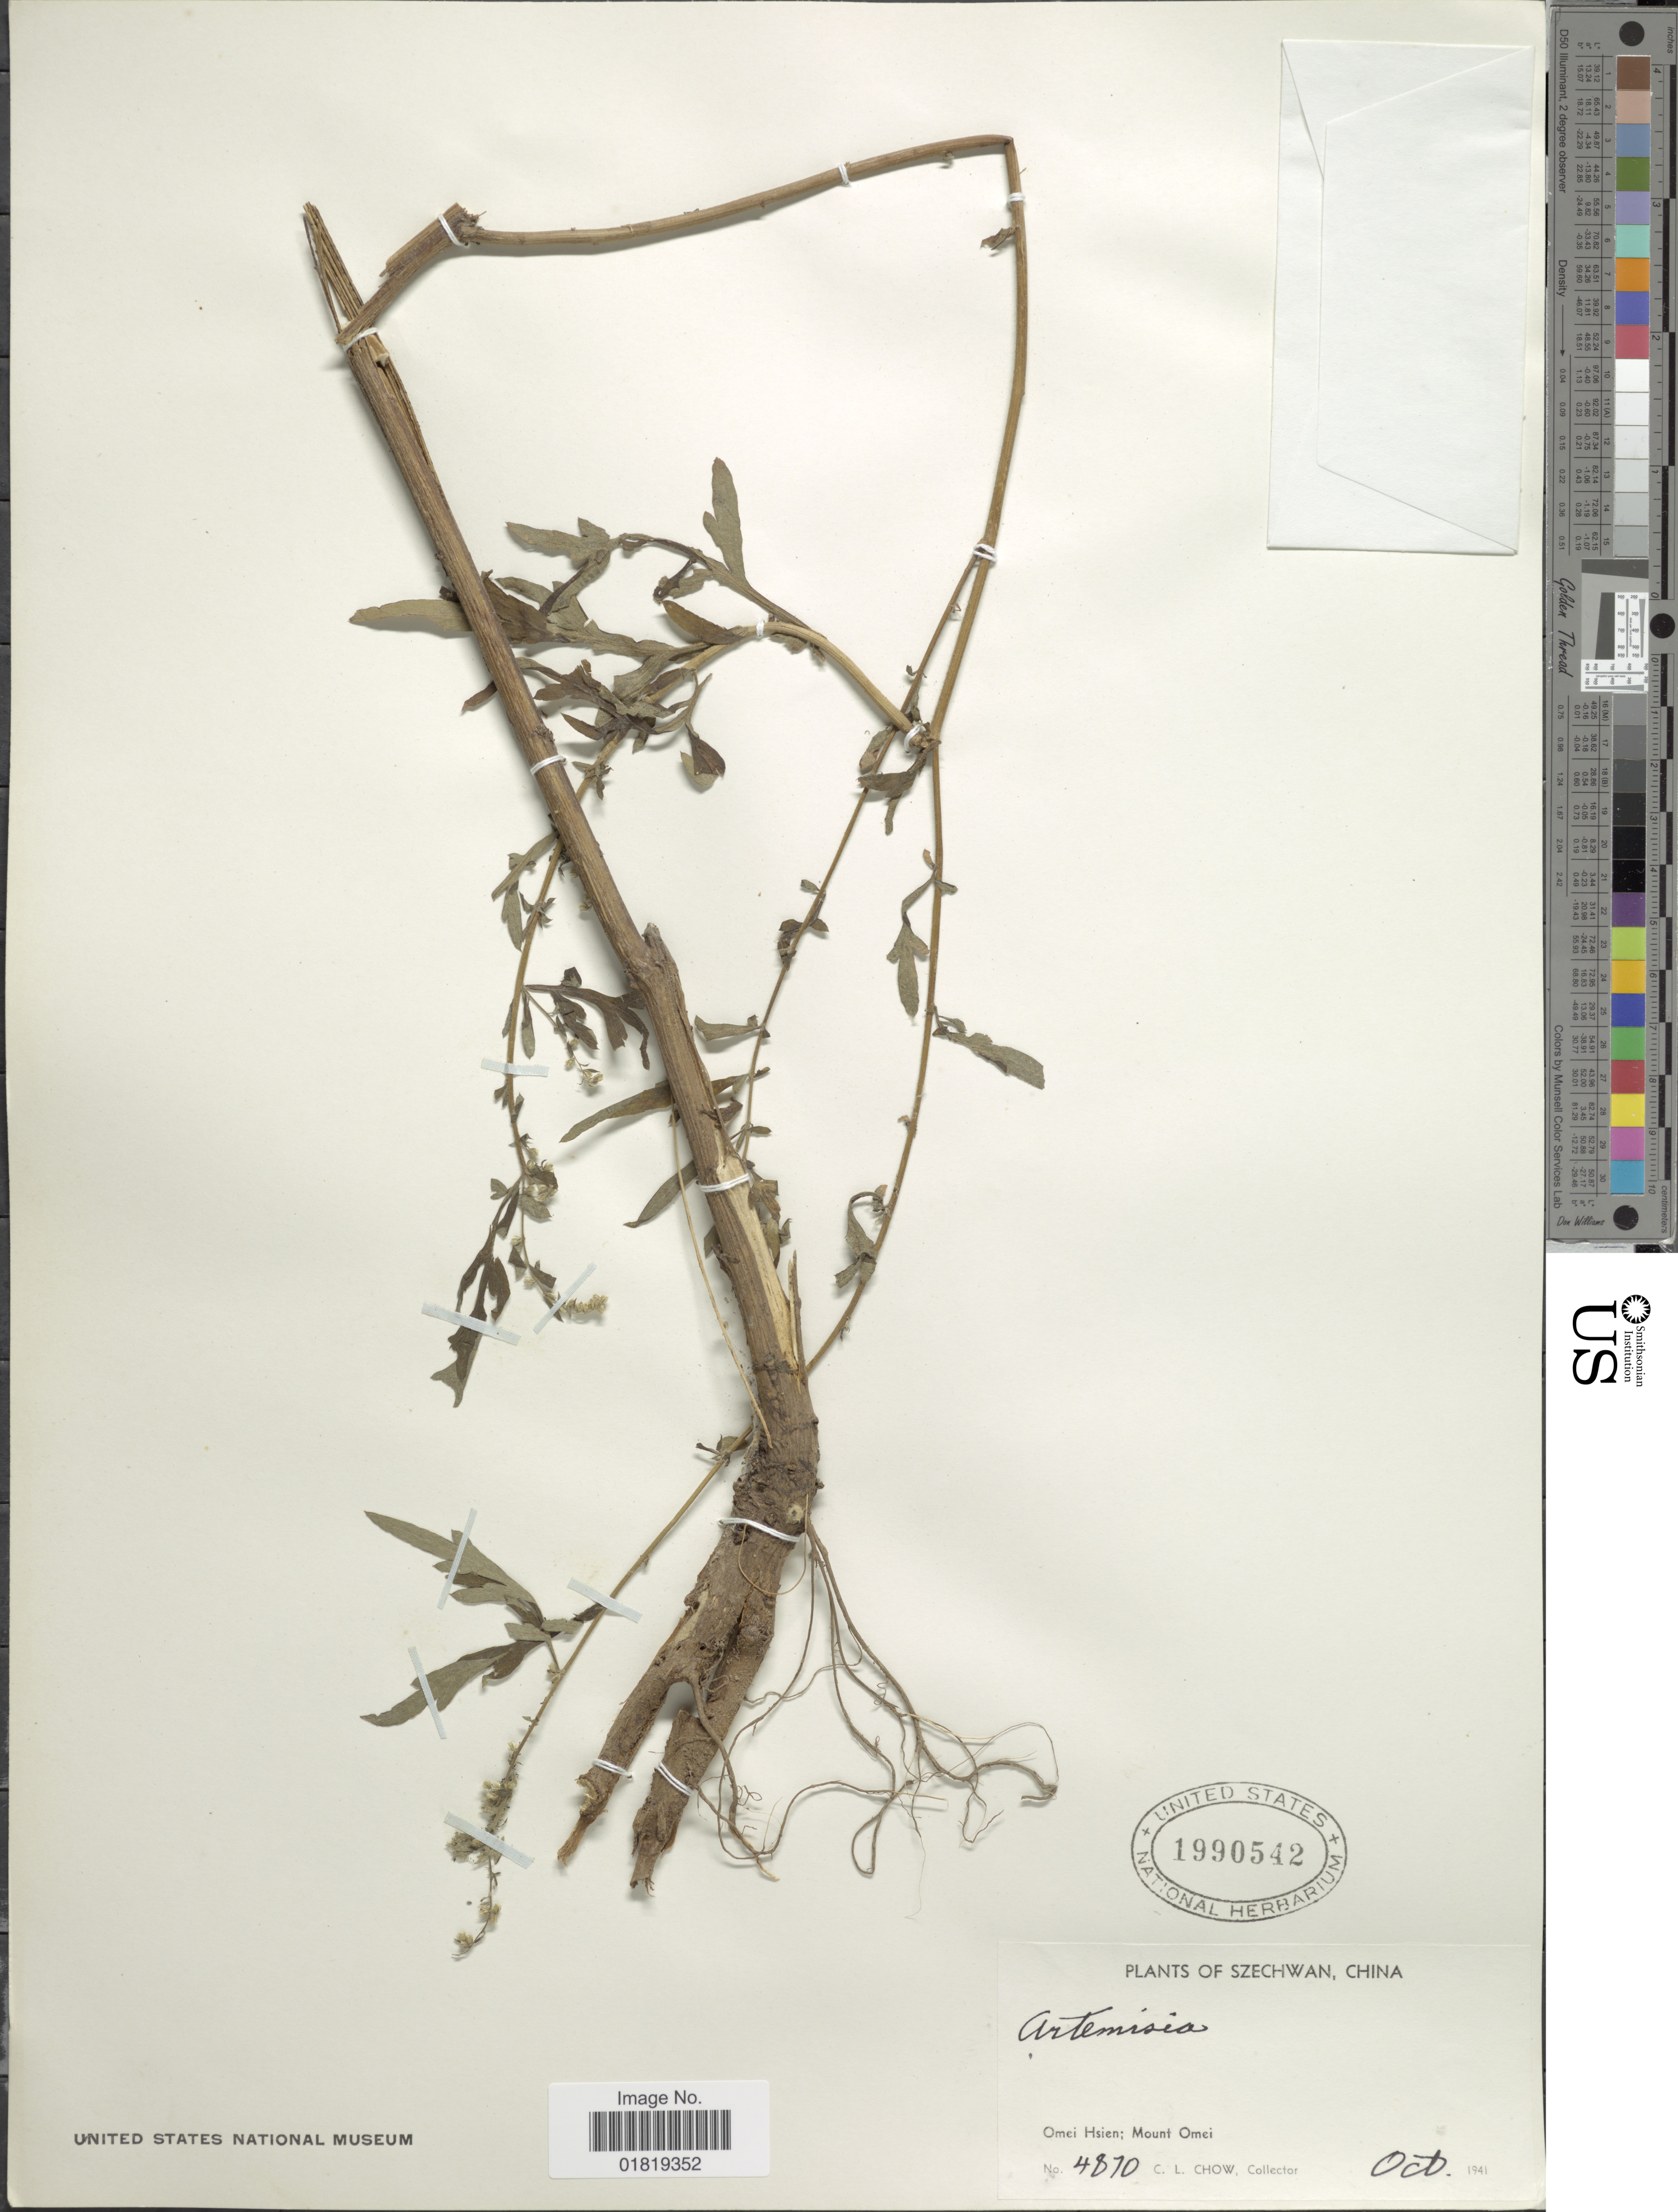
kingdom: Plantae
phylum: Tracheophyta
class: Magnoliopsida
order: Asterales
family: Asteraceae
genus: Artemisia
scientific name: Artemisia sp.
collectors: C. Chow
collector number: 4870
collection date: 1941-10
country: China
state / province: Sichuan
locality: Szechwan, Omei Hsien; Mount Omei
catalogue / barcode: US 1990542